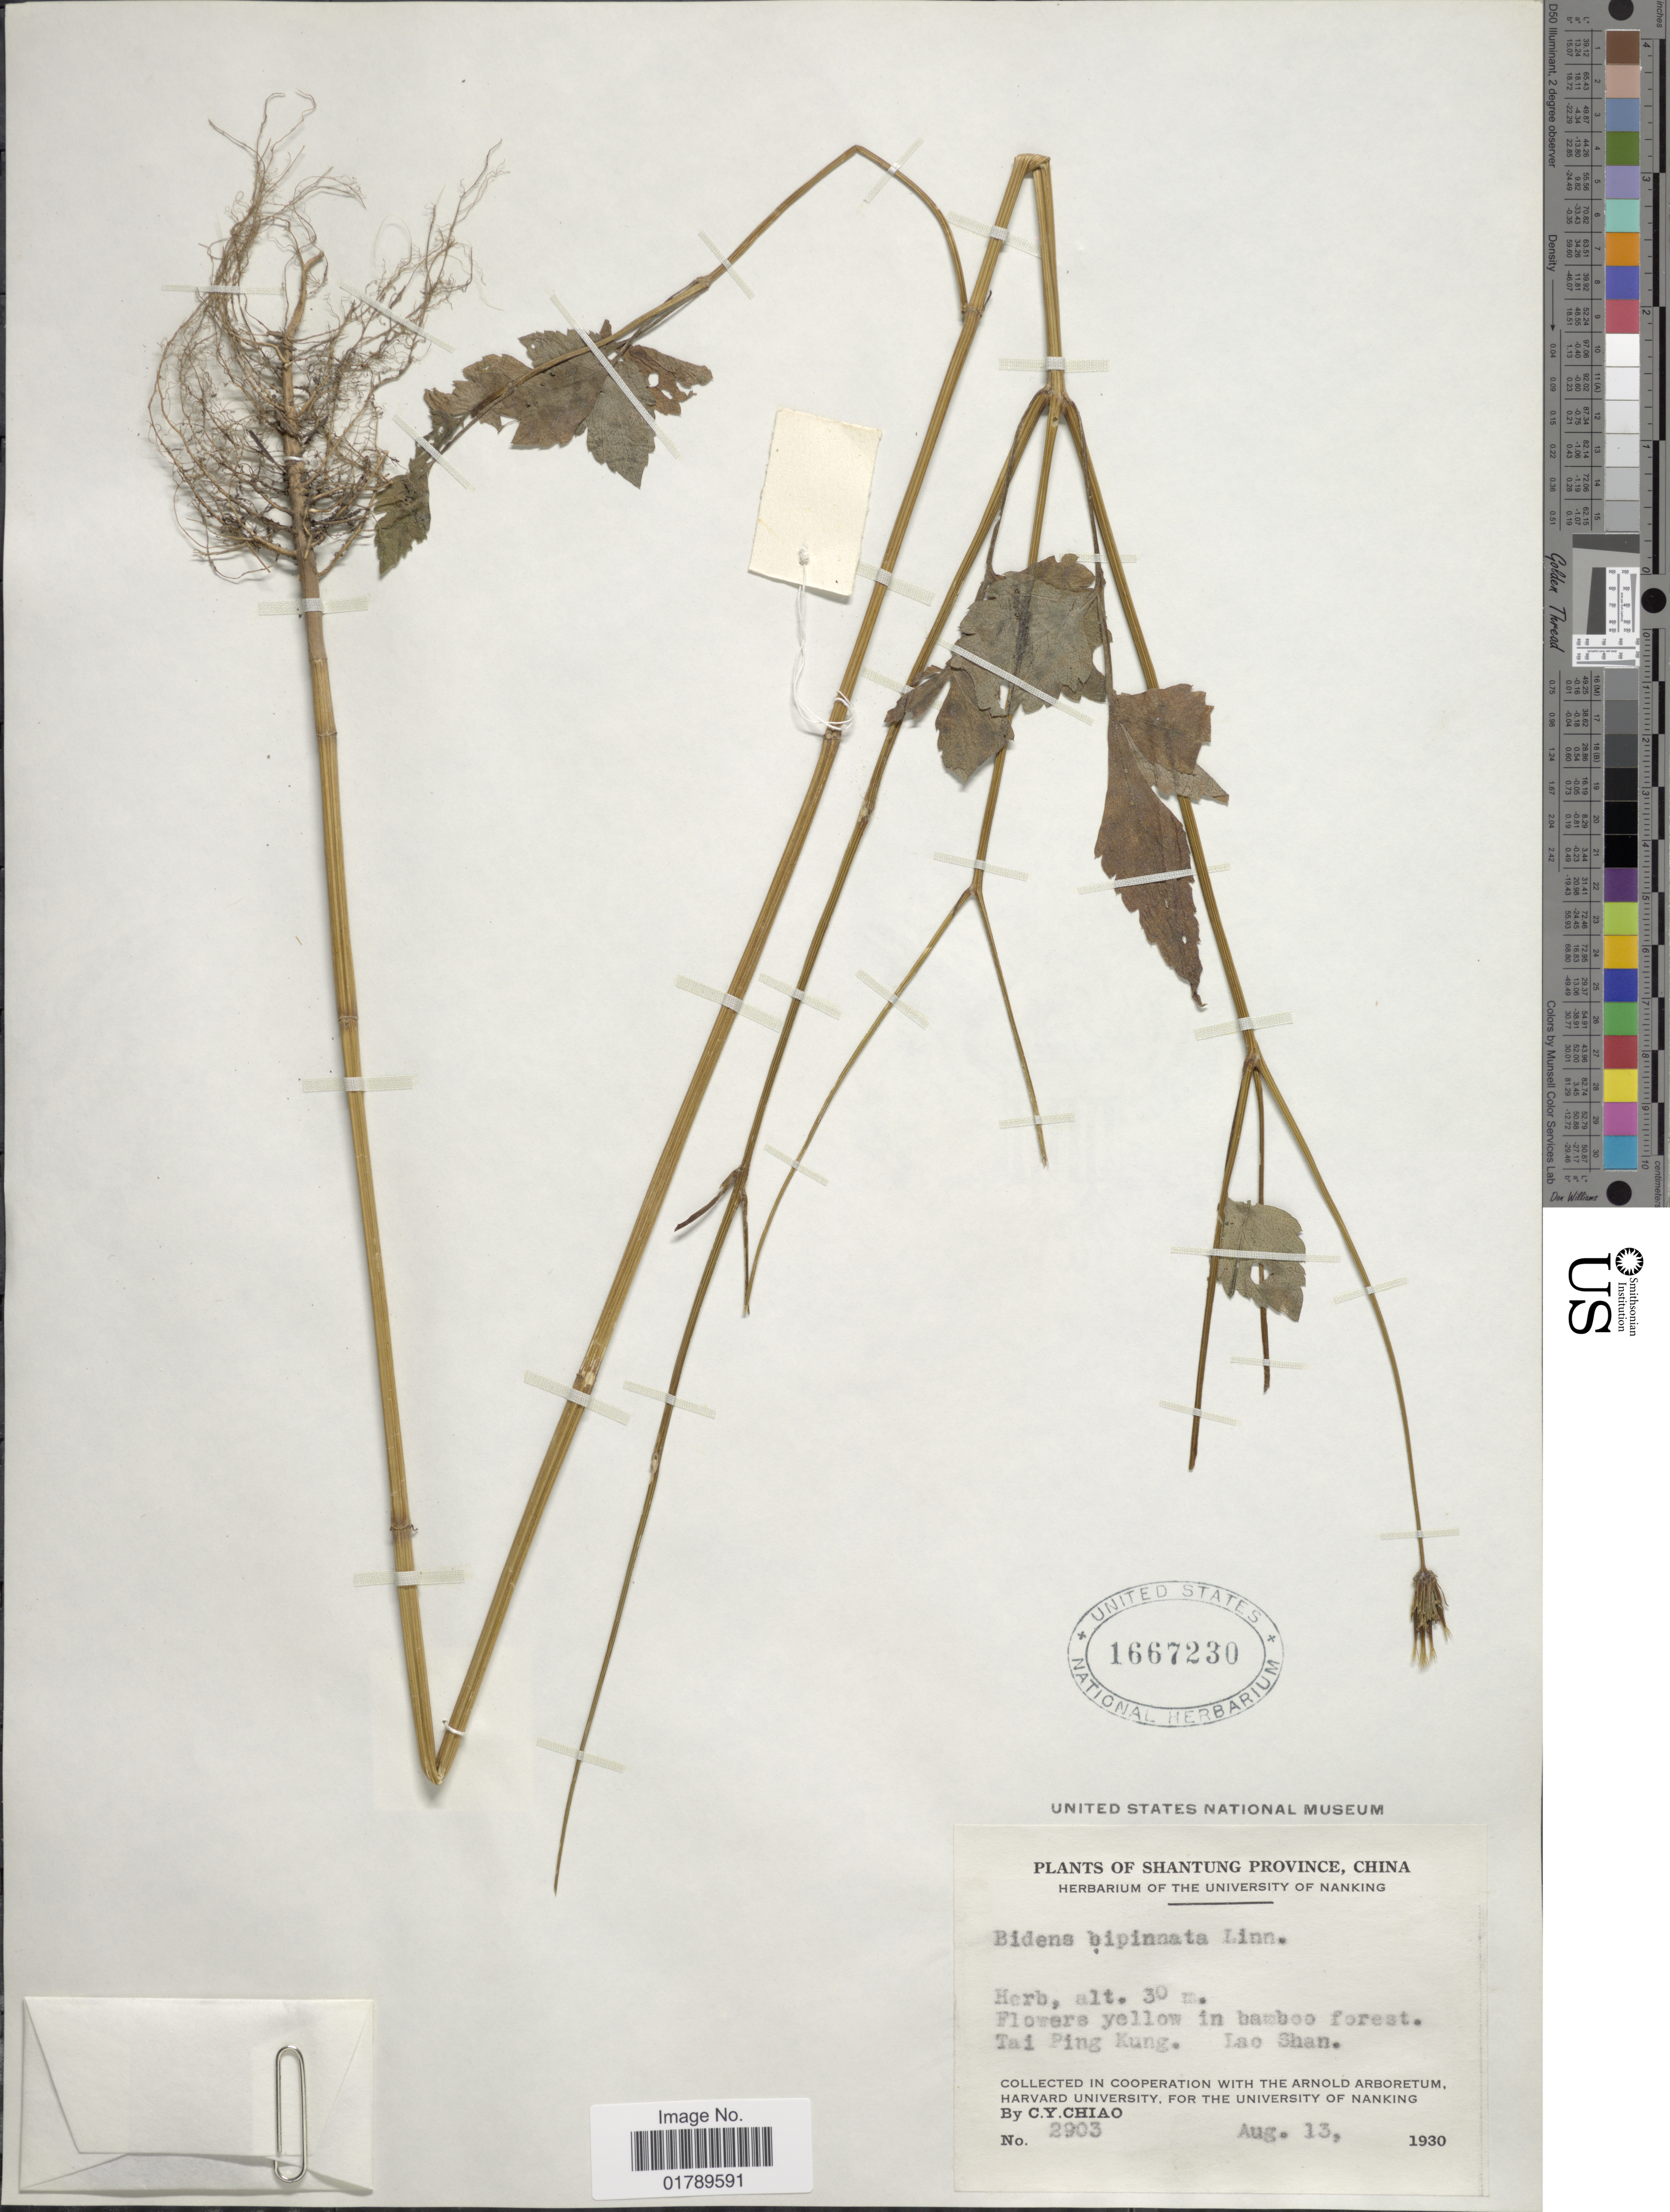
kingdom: Plantae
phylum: Tracheophyta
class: Magnoliopsida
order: Asterales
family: Asteraceae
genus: Bidens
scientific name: Bidens bipinnata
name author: L.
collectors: C. Y. Chiao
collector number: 2903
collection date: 1930-08-13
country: China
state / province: Shandong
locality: Shantung Province, China. Lao Shan.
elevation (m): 30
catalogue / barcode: US 1667230